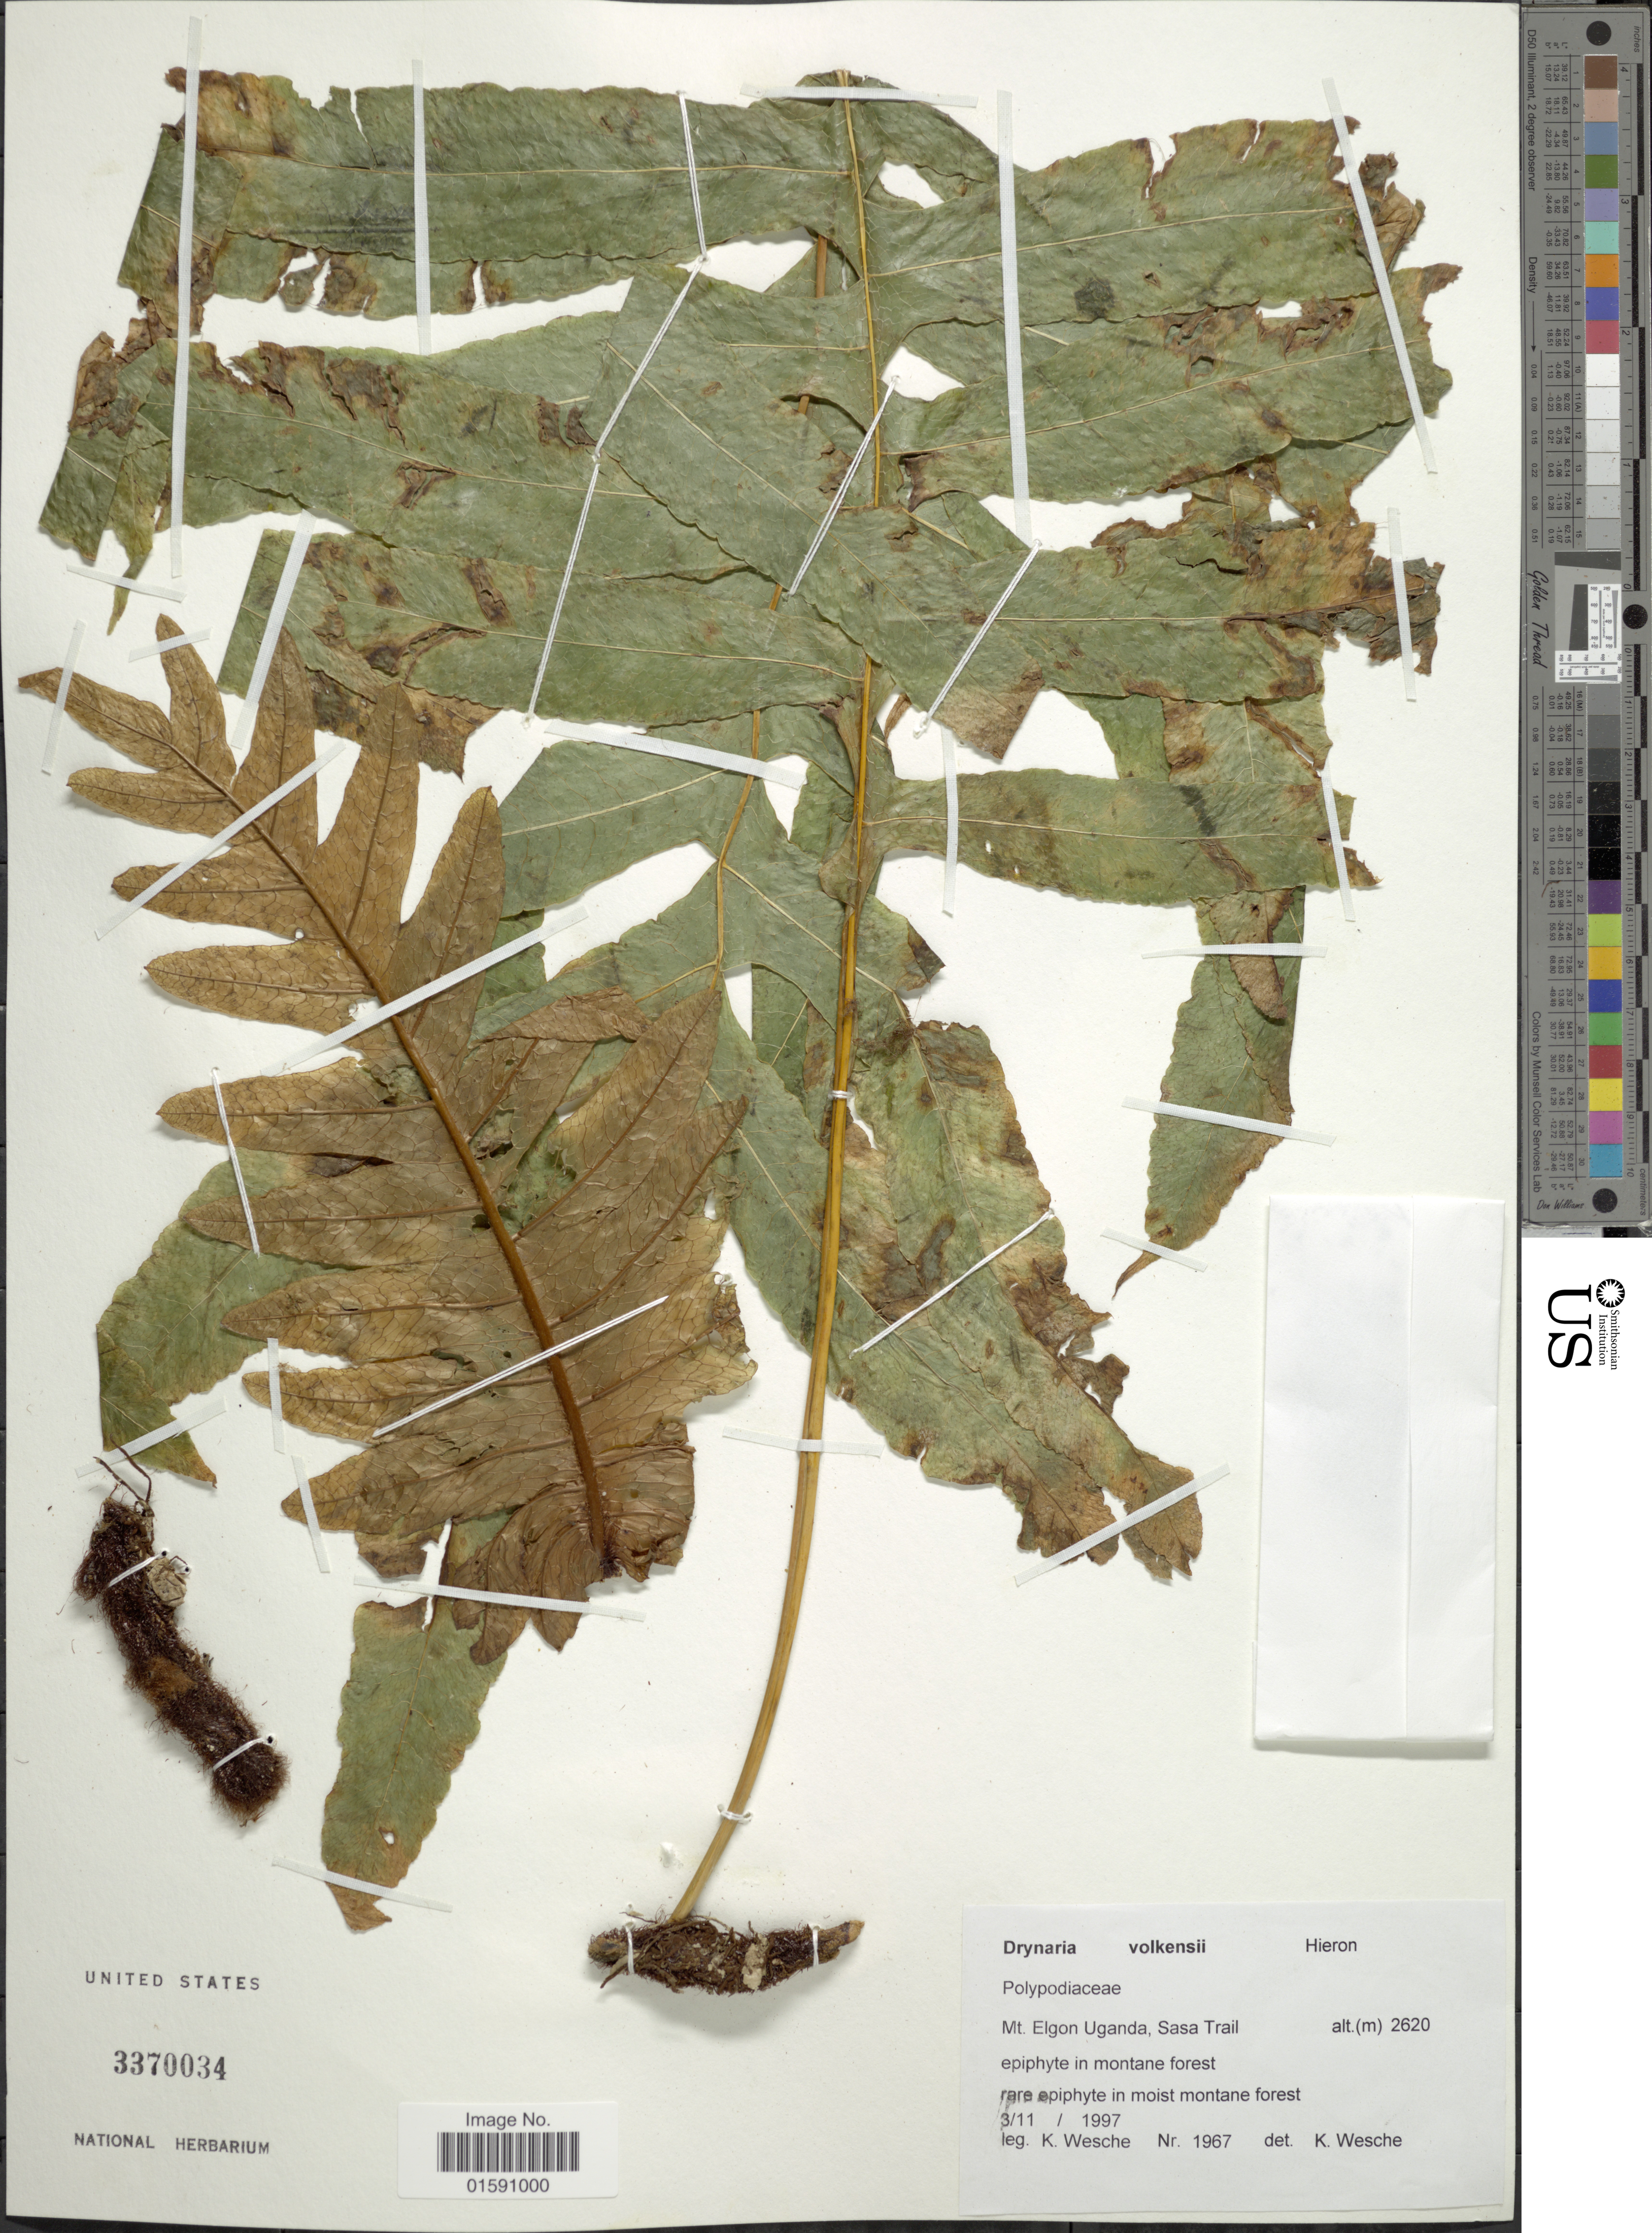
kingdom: Plantae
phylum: Tracheophyta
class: Polypodiopsida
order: Polypodiales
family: Polypodiaceae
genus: Drynaria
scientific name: Drynaria volkensii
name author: Hieron.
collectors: K. Wesche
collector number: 1967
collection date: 1997-11-03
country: Uganda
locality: Mt. Elgon Uganda, Sasa Trail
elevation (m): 2620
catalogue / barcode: US 3370034